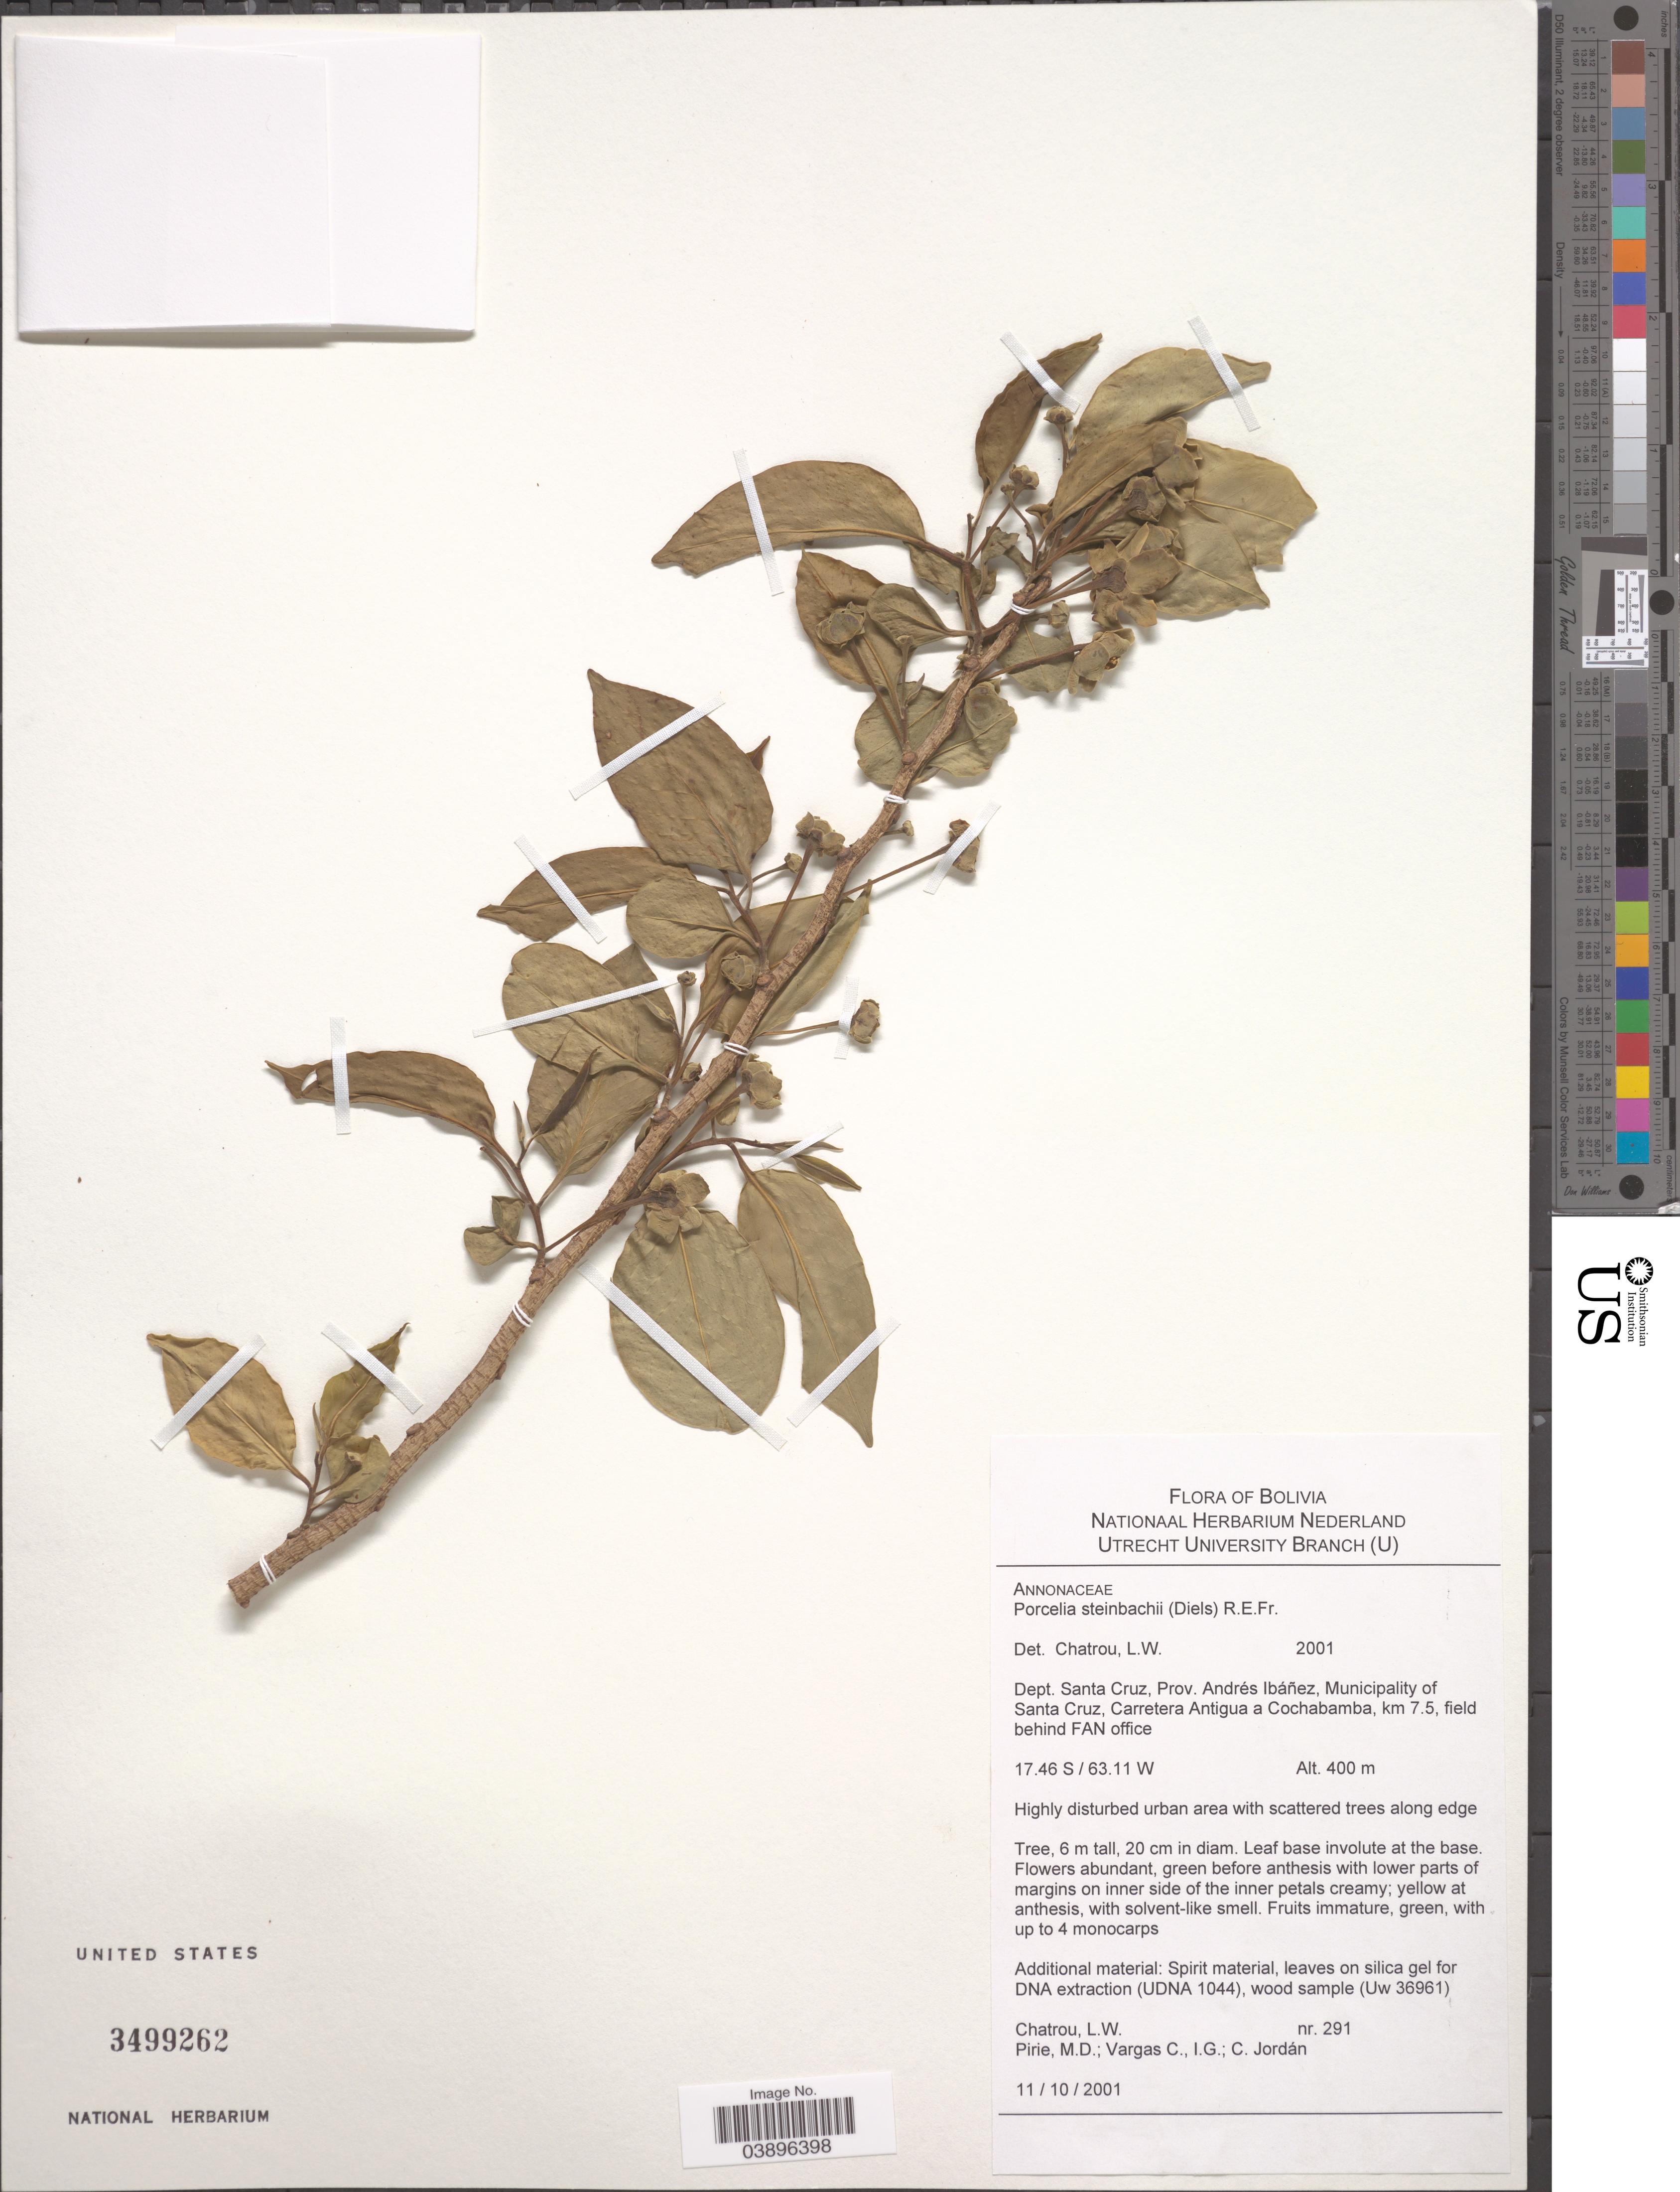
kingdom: Plantae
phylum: Tracheophyta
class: Magnoliopsida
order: Magnoliales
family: Annonaceae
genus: Porcelia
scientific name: Porcelia steinbachii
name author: (Diels) R.E. Fr.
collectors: L. W. Chatrou, M. Pirie, I. Vargas C. & C. Jordan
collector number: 291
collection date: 2001-10-11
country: Bolivia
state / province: Santa Cruz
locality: Dept. Santa Cruz, Prov. Andrés Ibáñez, Municipality of Santa Cruz, Carretera Antigua a Cochabamba, km 7.5, field behind FAN office.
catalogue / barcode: US 3499262